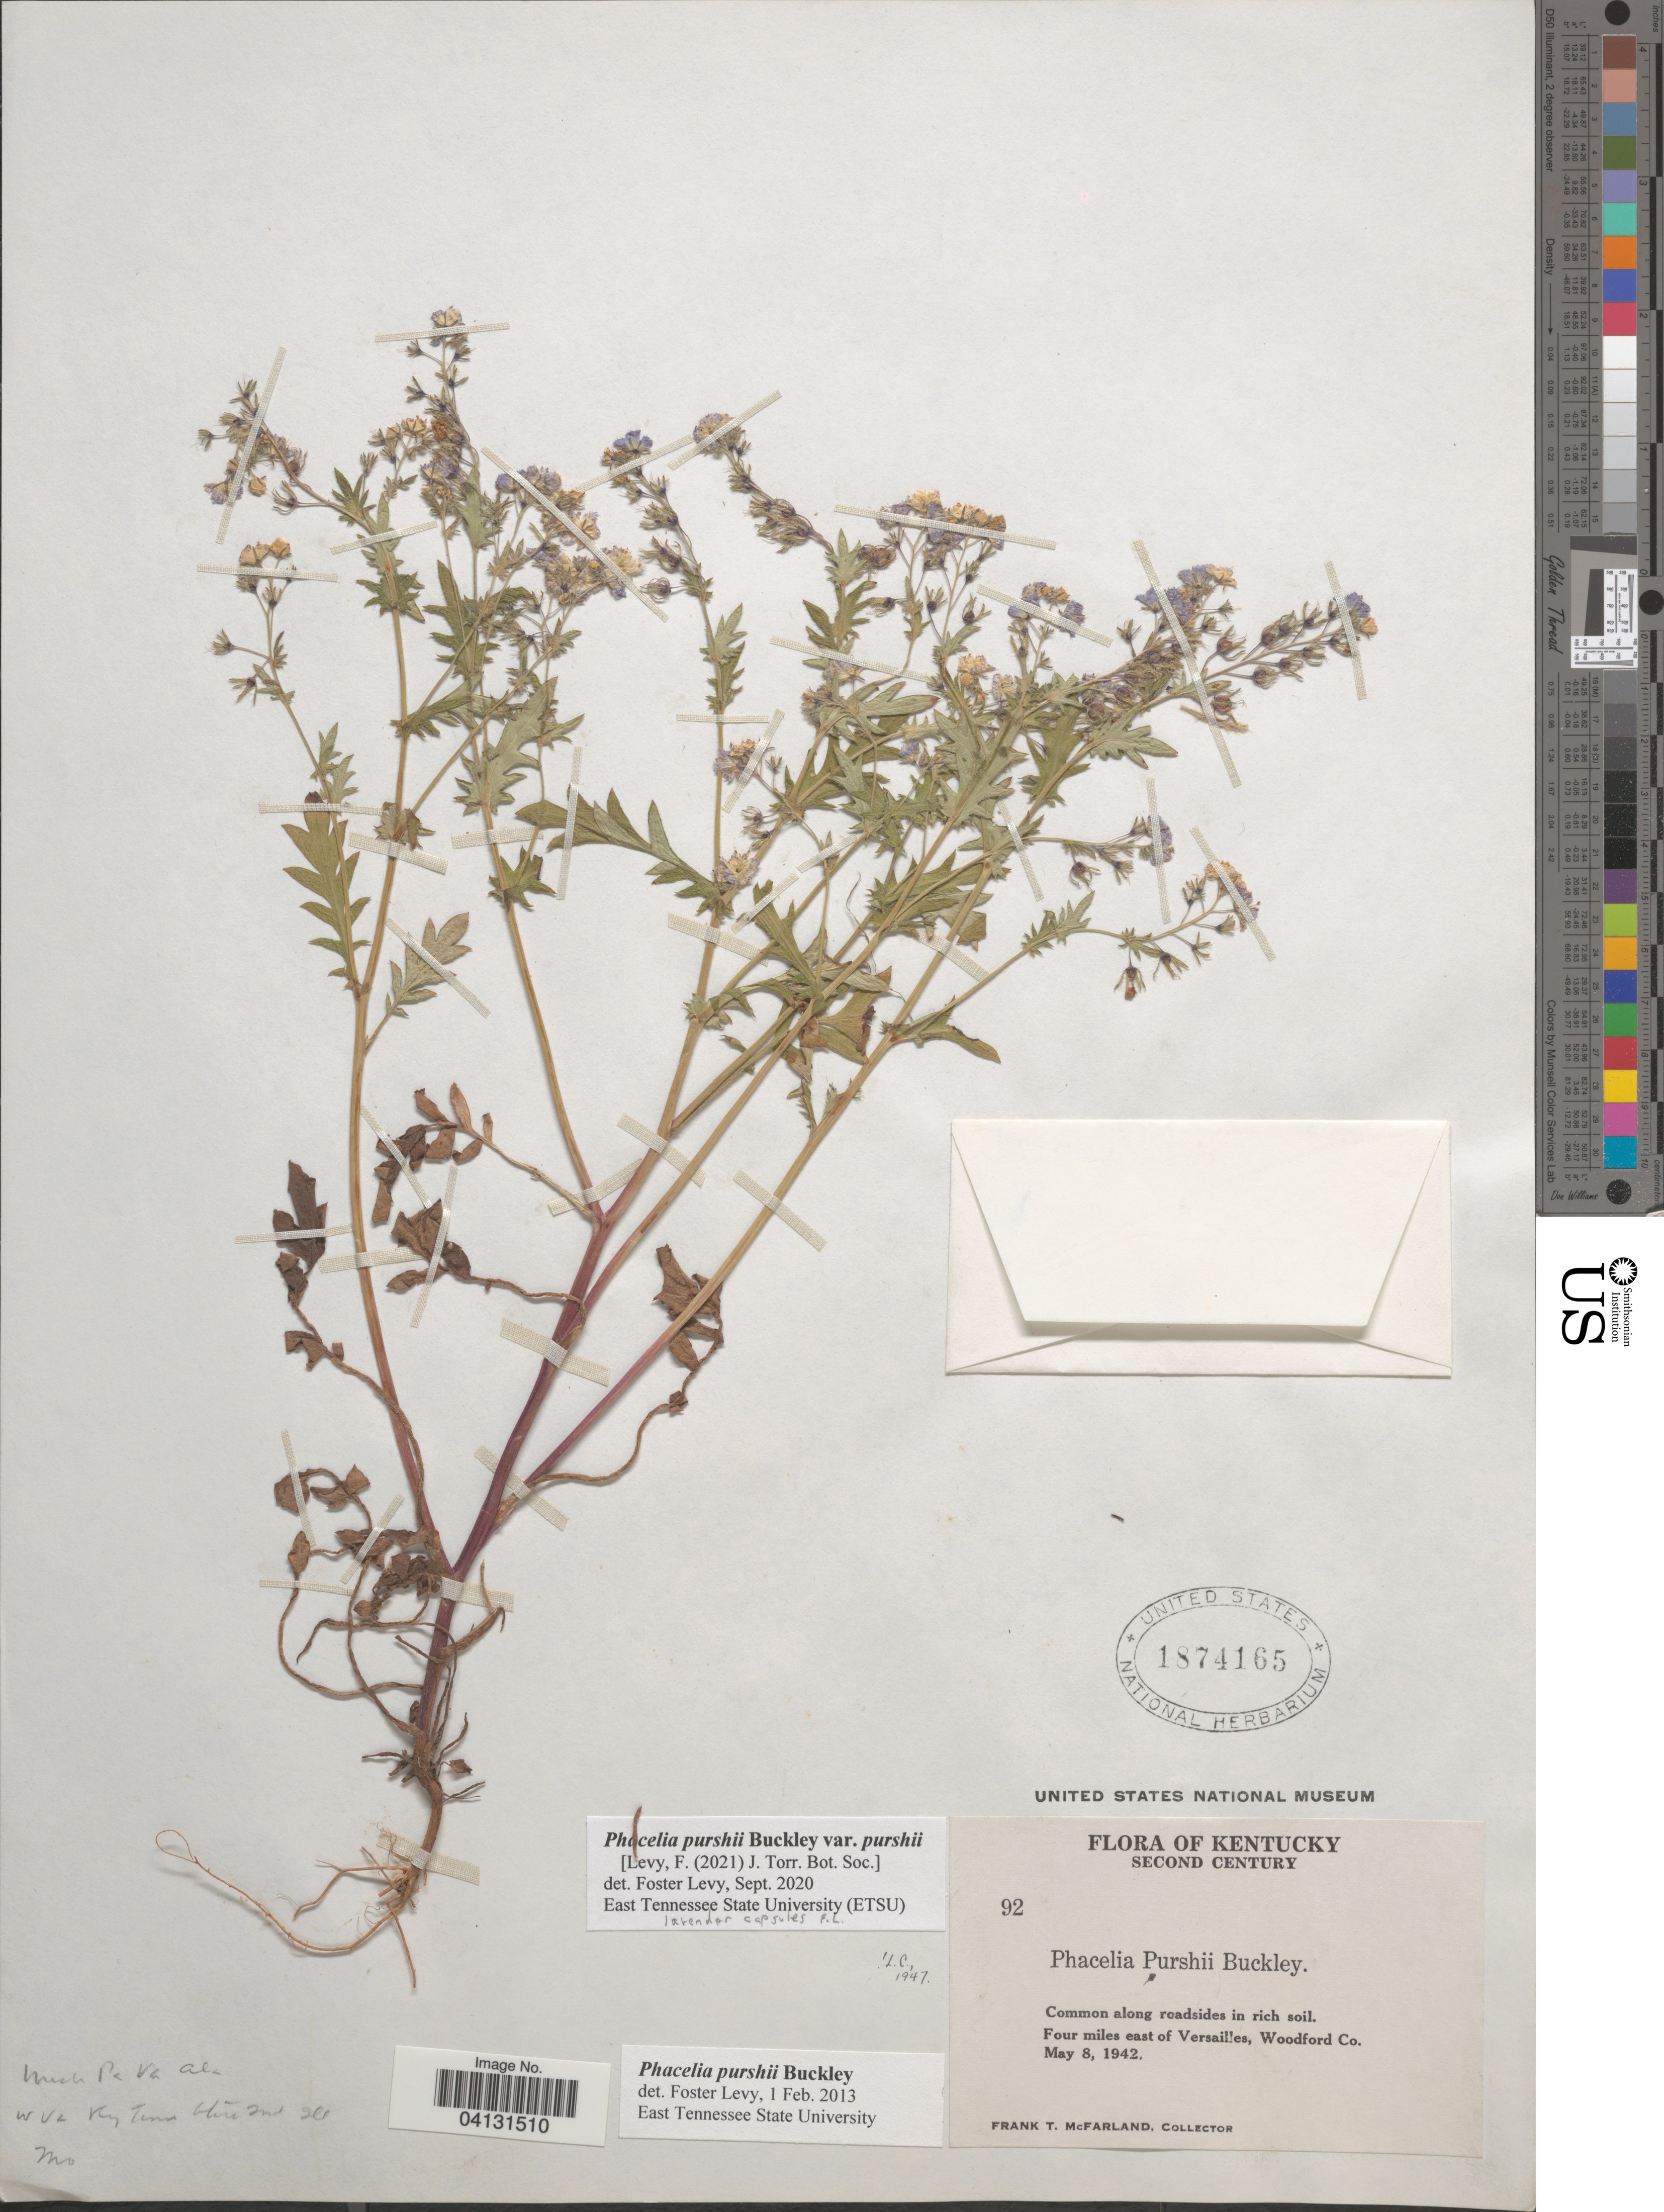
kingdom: Plantae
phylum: Tracheophyta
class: Magnoliopsida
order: Boraginales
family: Hydrophyllaceae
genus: Phacelia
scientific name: Phacelia purshii var. purshii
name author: Buckley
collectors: F. McFarland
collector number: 92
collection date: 1942-05-08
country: United States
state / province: Kentucky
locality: Second Century. Four miles east of Versailles, Woodford Co.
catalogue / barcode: US 1874165